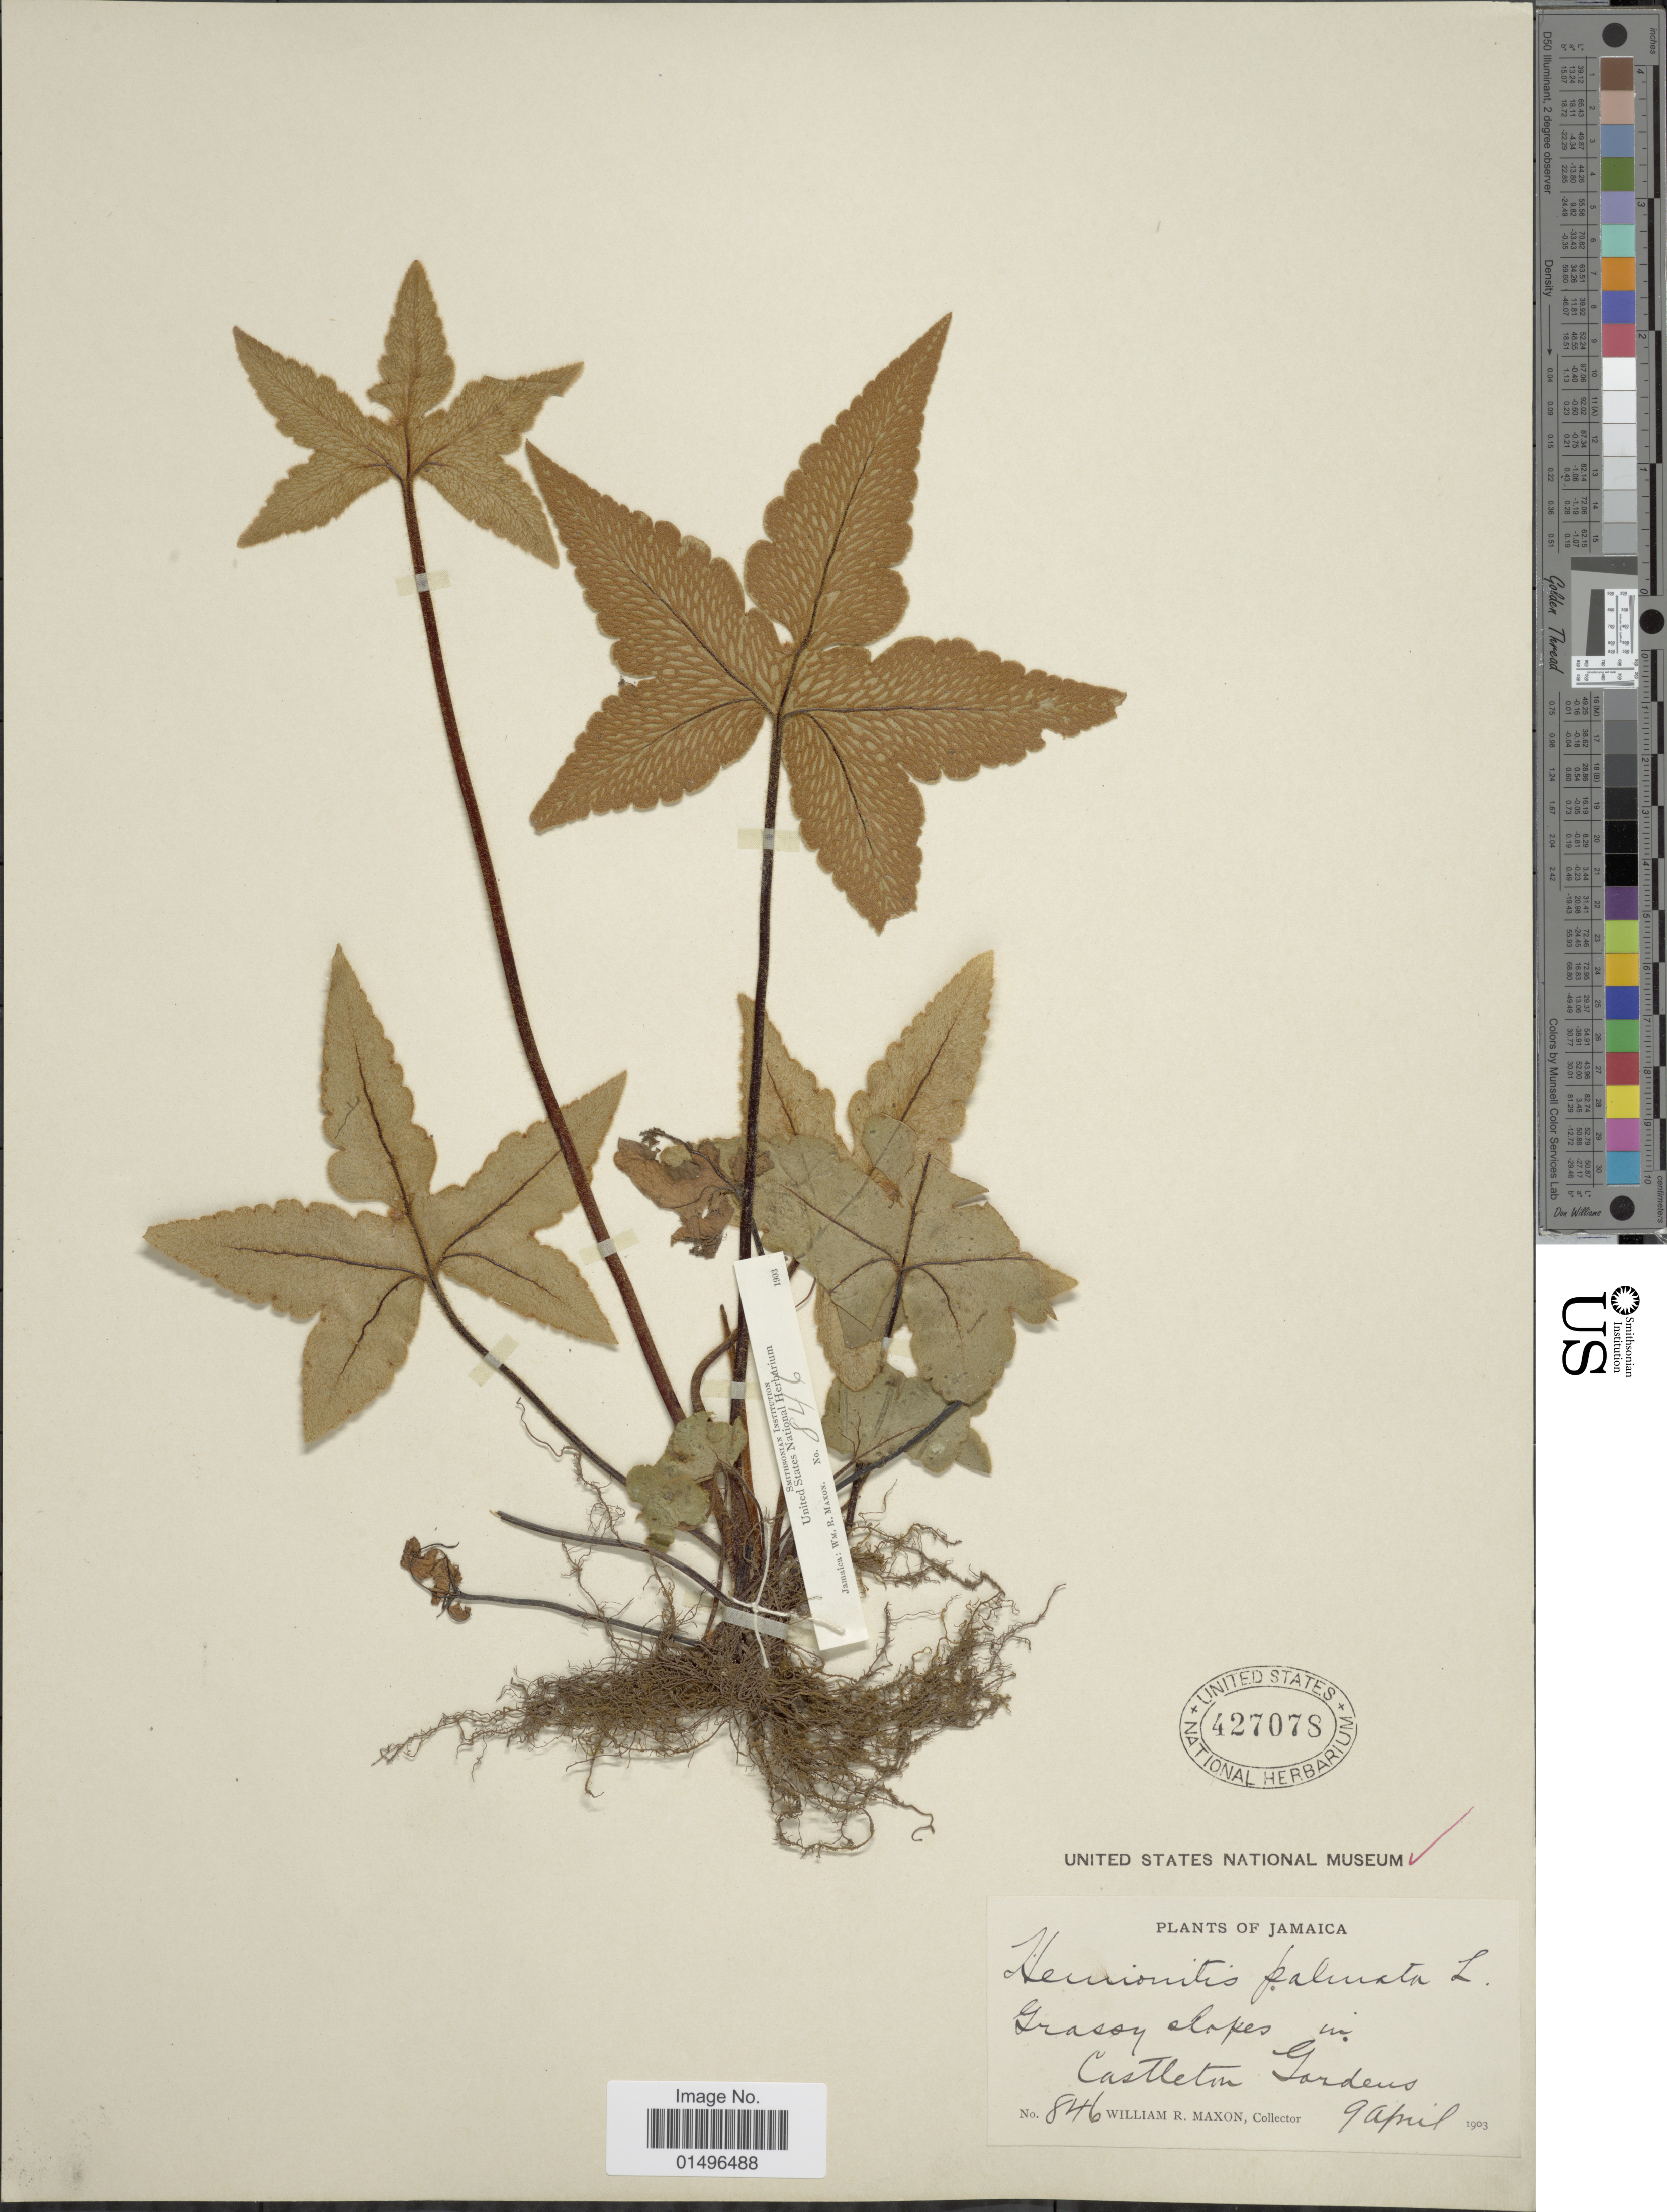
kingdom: Plantae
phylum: Tracheophyta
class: Polypodiopsida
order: Polypodiales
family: Pteridaceae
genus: Hemionitis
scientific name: Hemionitis palmata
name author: L.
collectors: W. R. Maxon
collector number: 846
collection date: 1903-04-09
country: Jamaica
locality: Jamaica, Castleton Gardeus.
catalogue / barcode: US 427078